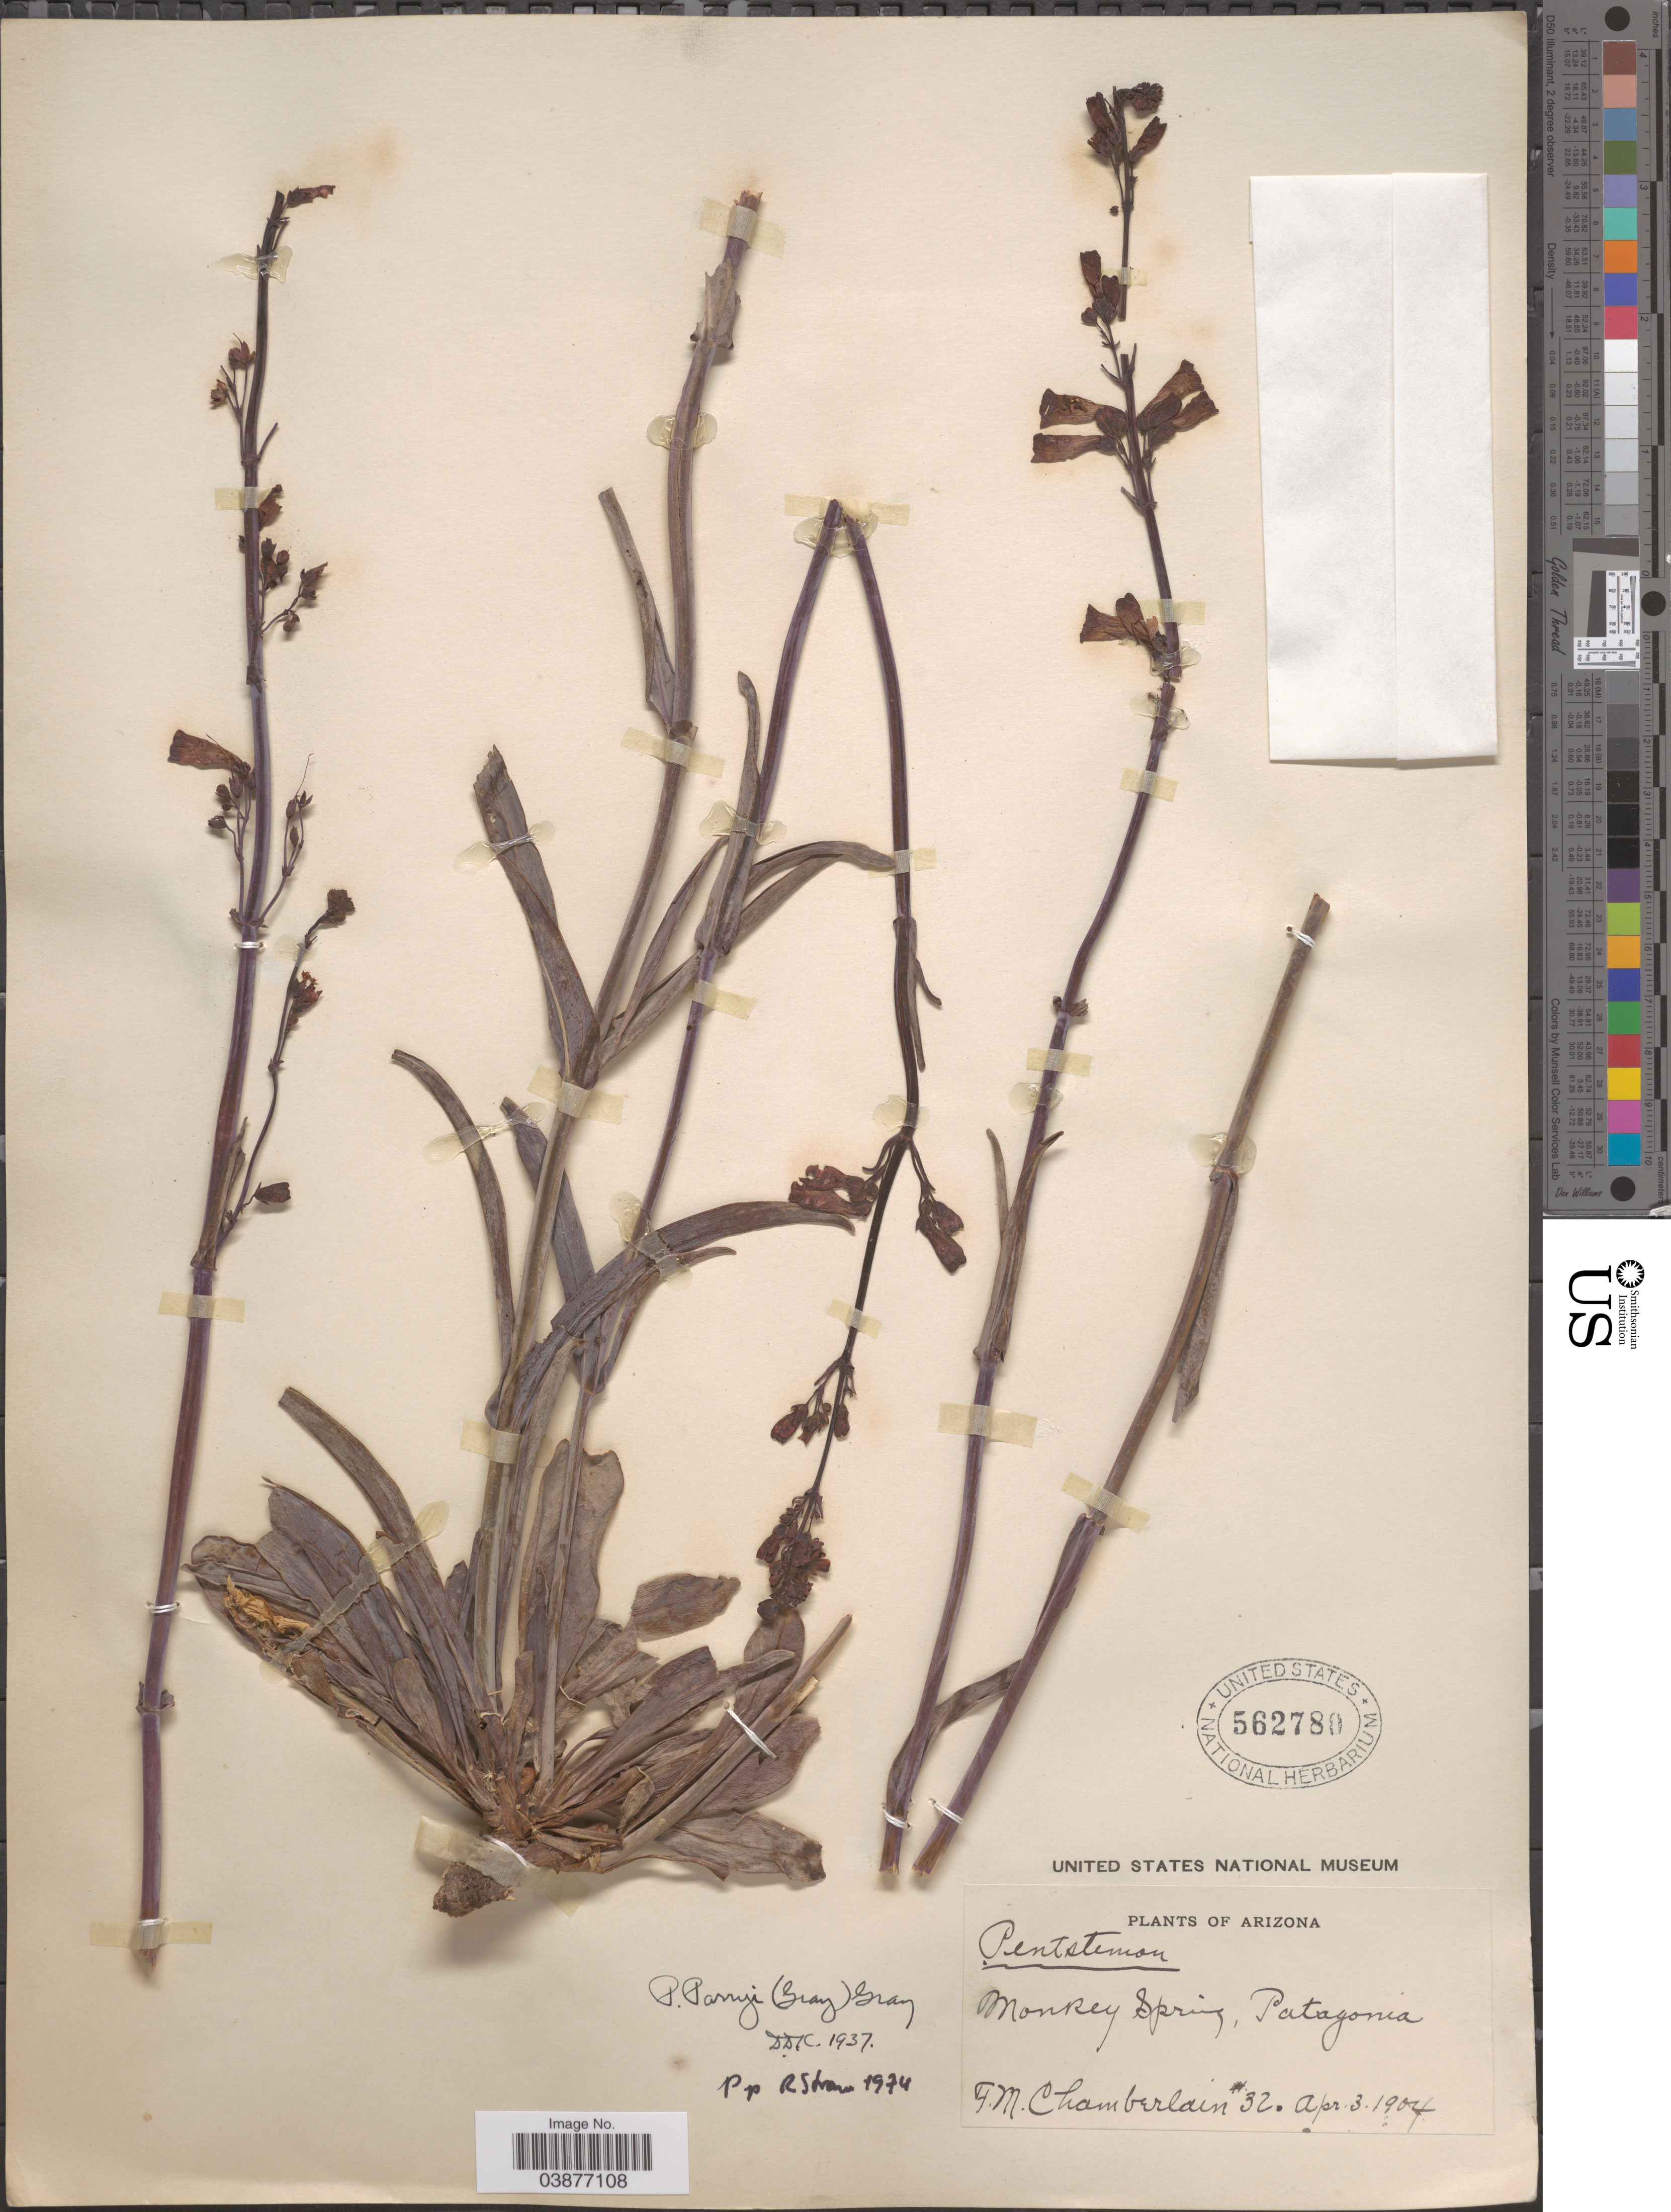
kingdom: Plantae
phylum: Tracheophyta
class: Magnoliopsida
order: Lamiales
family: Plantaginaceae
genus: Penstemon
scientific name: Penstemon parryi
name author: A. Gray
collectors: F. Chamberlain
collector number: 32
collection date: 1904-04-03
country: United States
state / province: Arizona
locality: Monkey Spring, Patagonia.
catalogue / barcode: US 562780